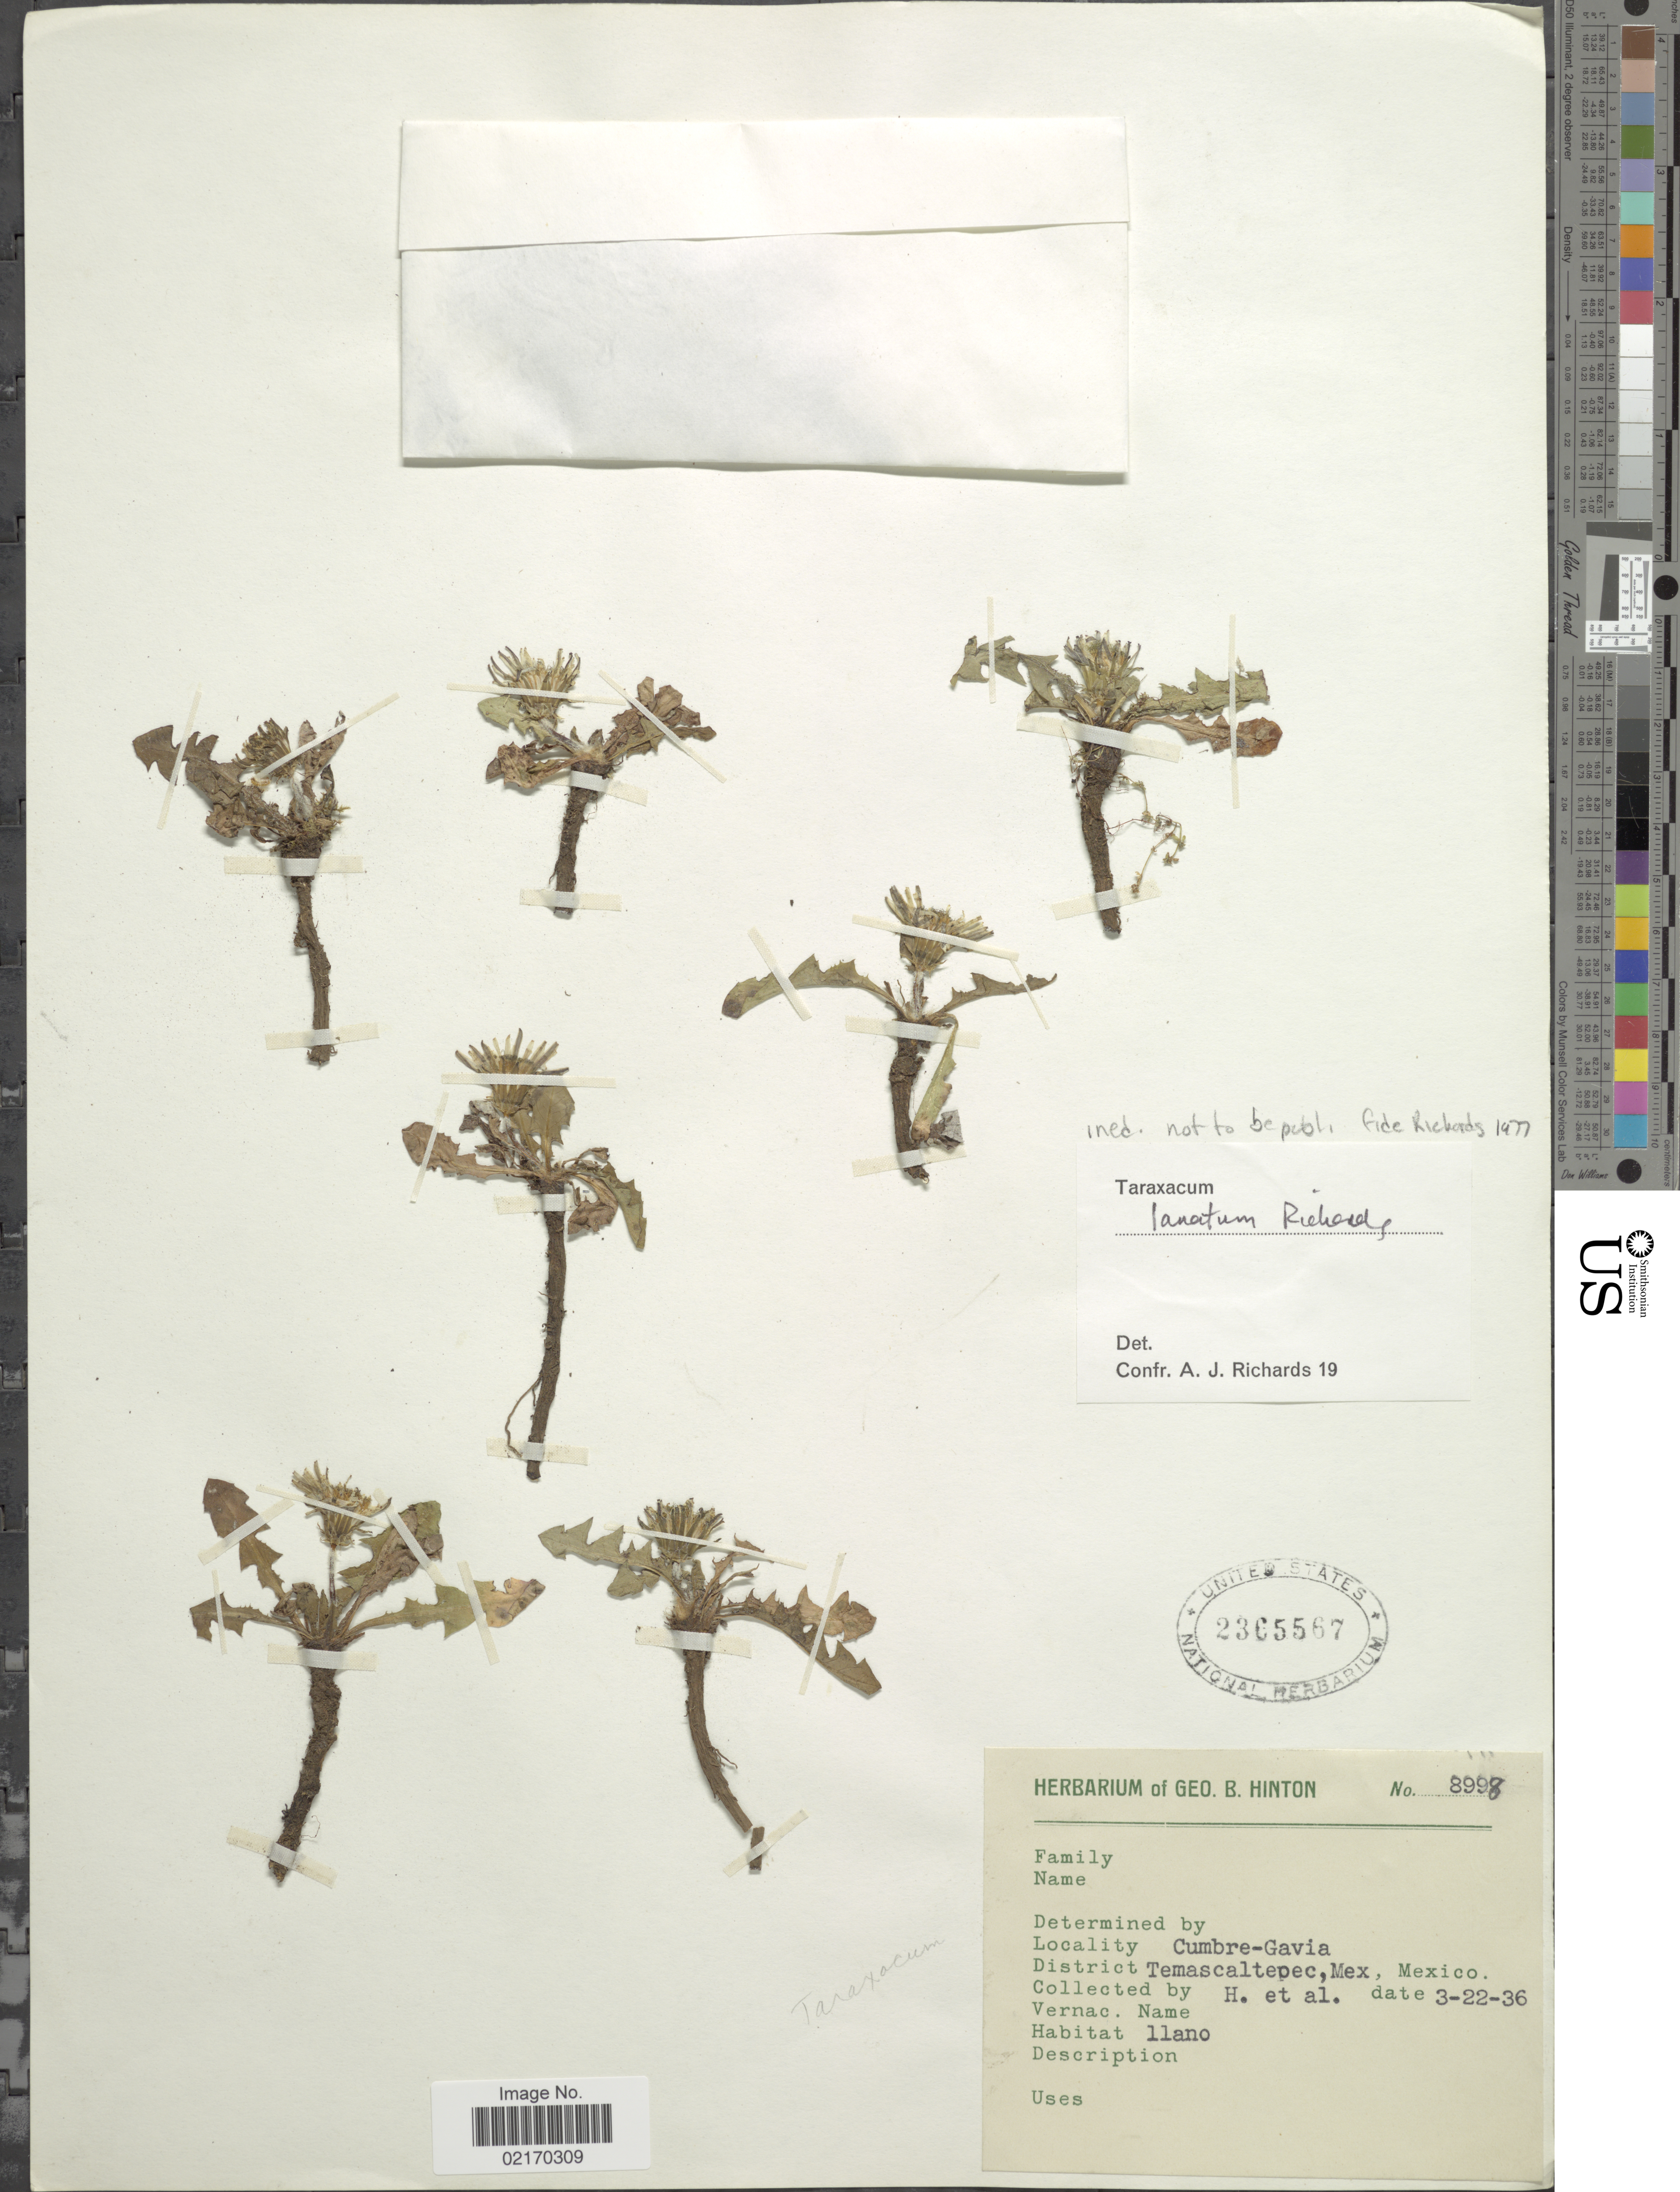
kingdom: Plantae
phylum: Tracheophyta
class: Magnoliopsida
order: Asterales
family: Asteraceae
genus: Taraxacum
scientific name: Taraxacum mexicanum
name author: DC.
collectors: G. B. Hinton & et al.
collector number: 8998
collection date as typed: Transcribed d/m/y: 22/3/36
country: Mexico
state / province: México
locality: Cumre-gavia. District Temascaltepec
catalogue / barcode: US 2365567